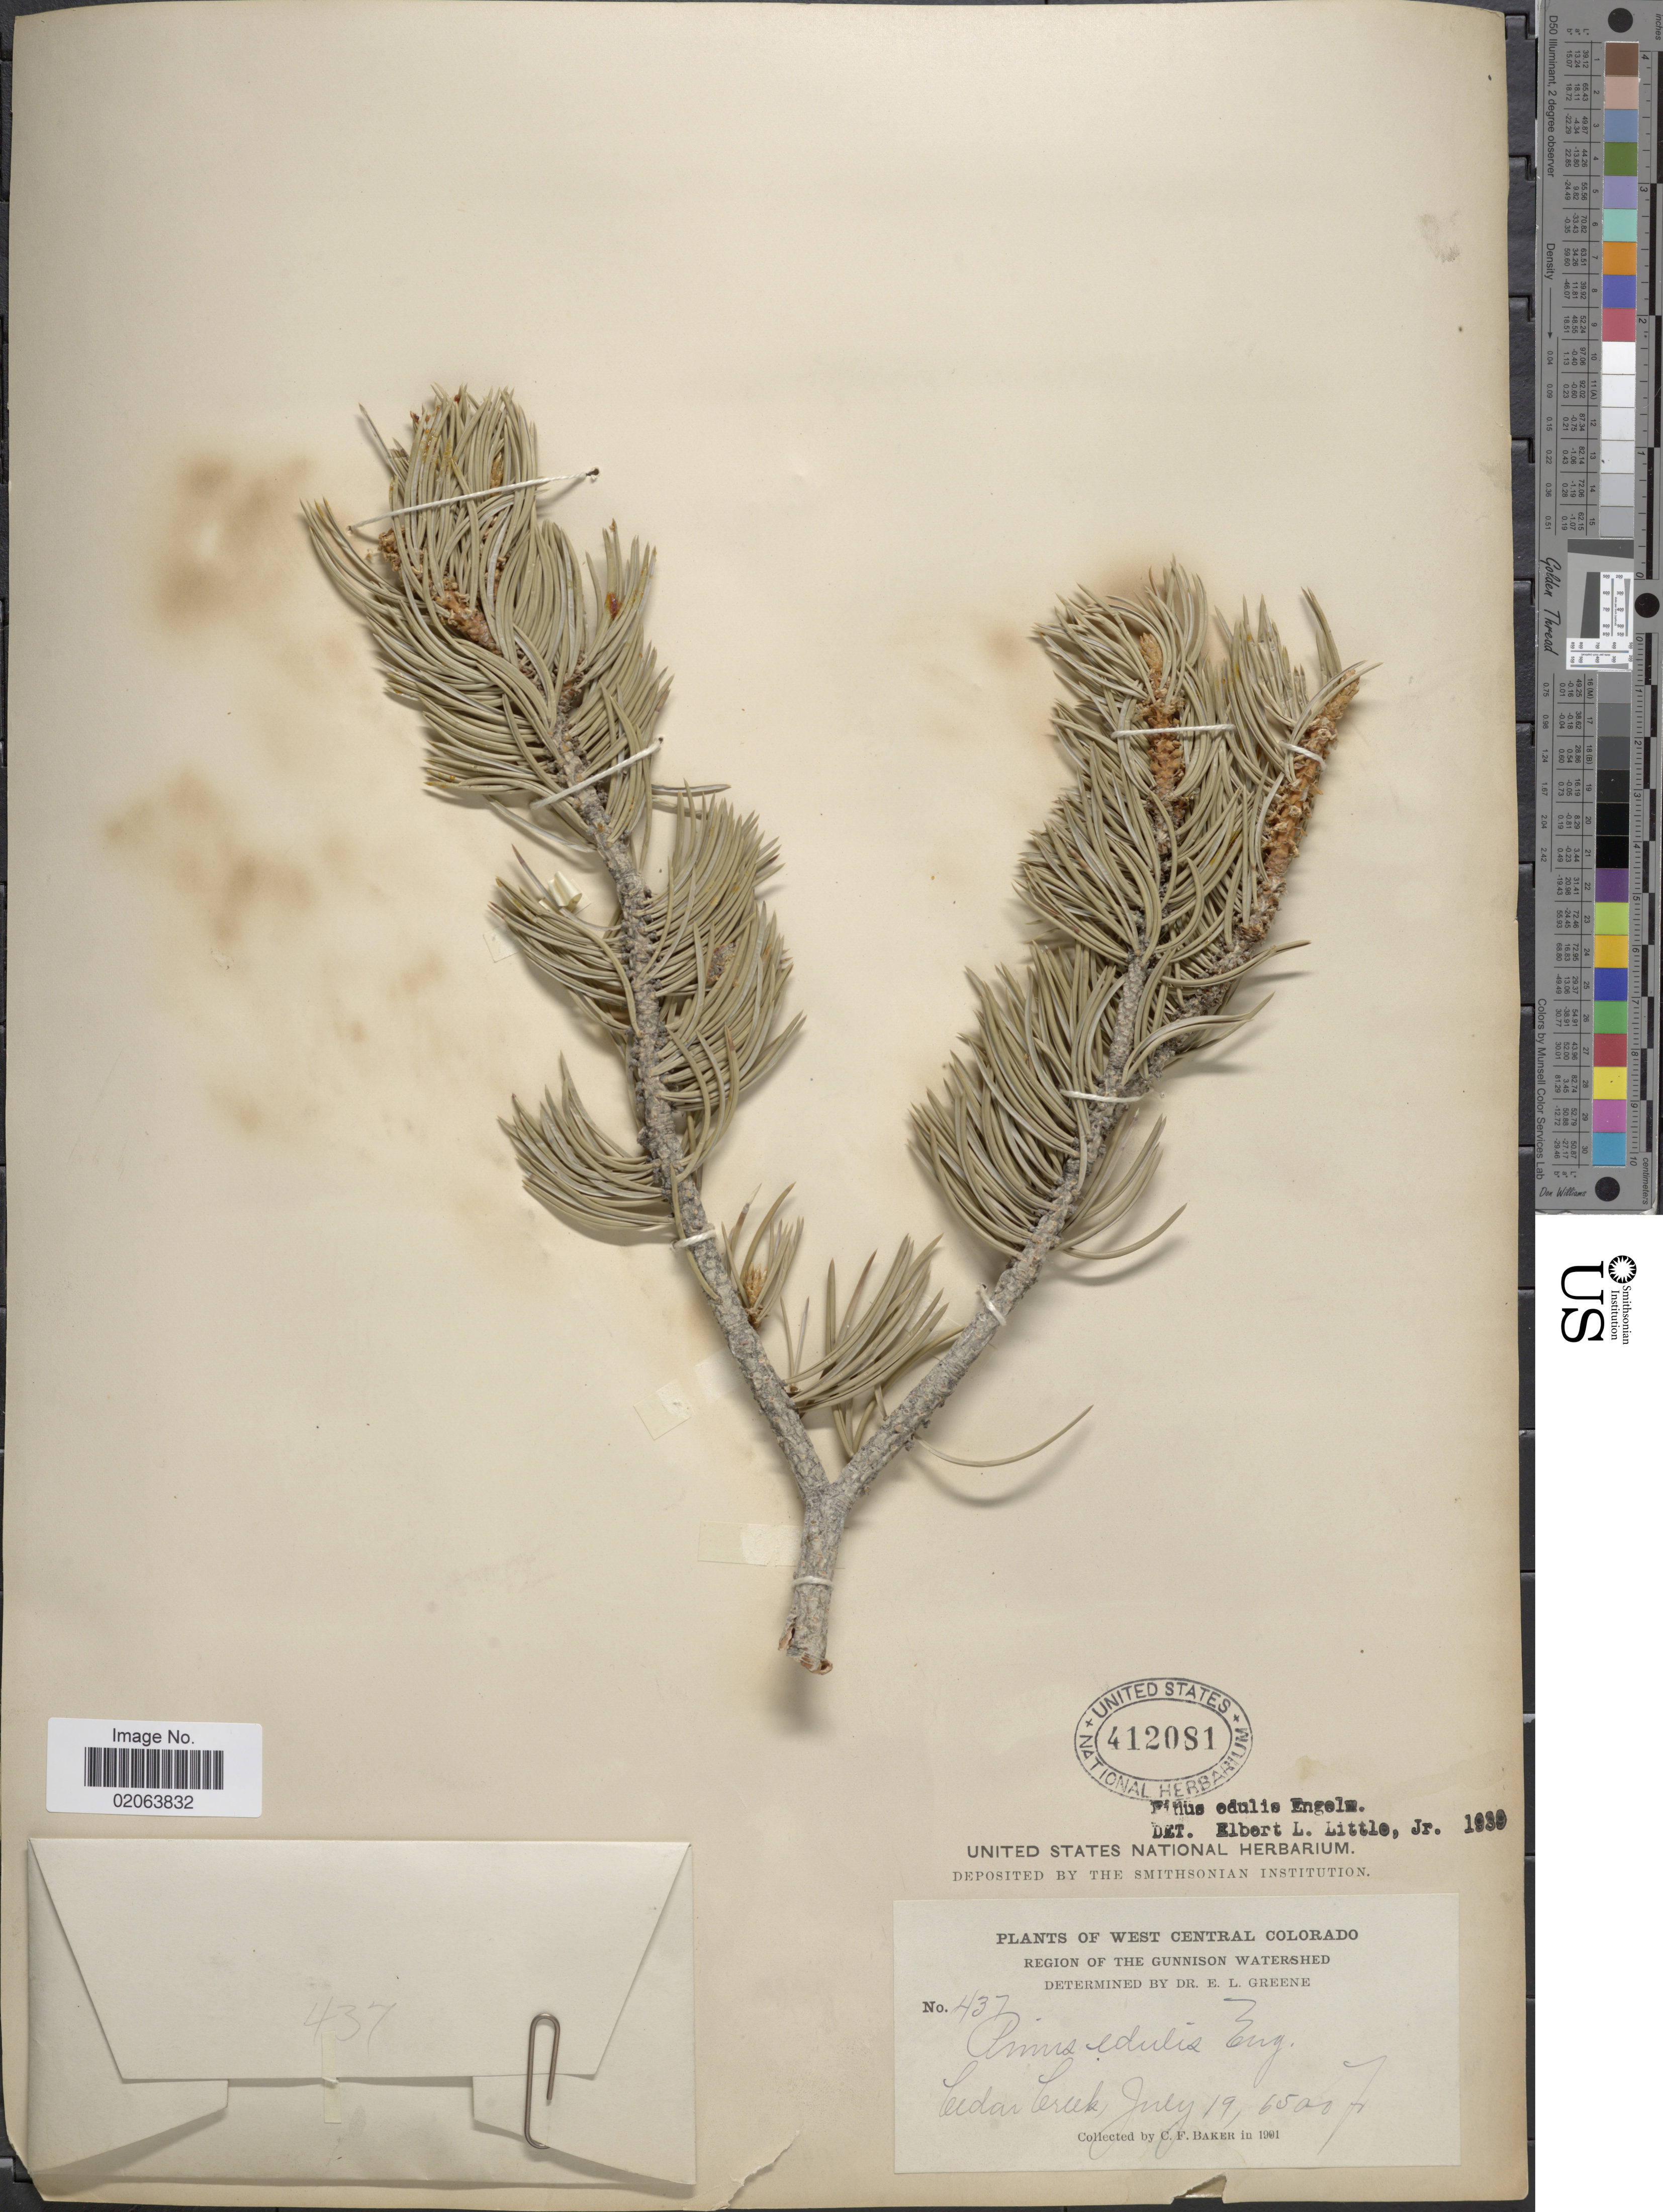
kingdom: Plantae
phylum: Tracheophyta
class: Pinopsida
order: Pinales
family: Pinaceae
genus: Pinus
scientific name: Pinus edulis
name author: Engelm.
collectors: C. F. Baker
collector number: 437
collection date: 1901-07-19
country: United States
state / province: Colorado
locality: West Central Colorado. Region of the Gunnison Watershed, Cedar Creek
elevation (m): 1981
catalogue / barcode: US 412081